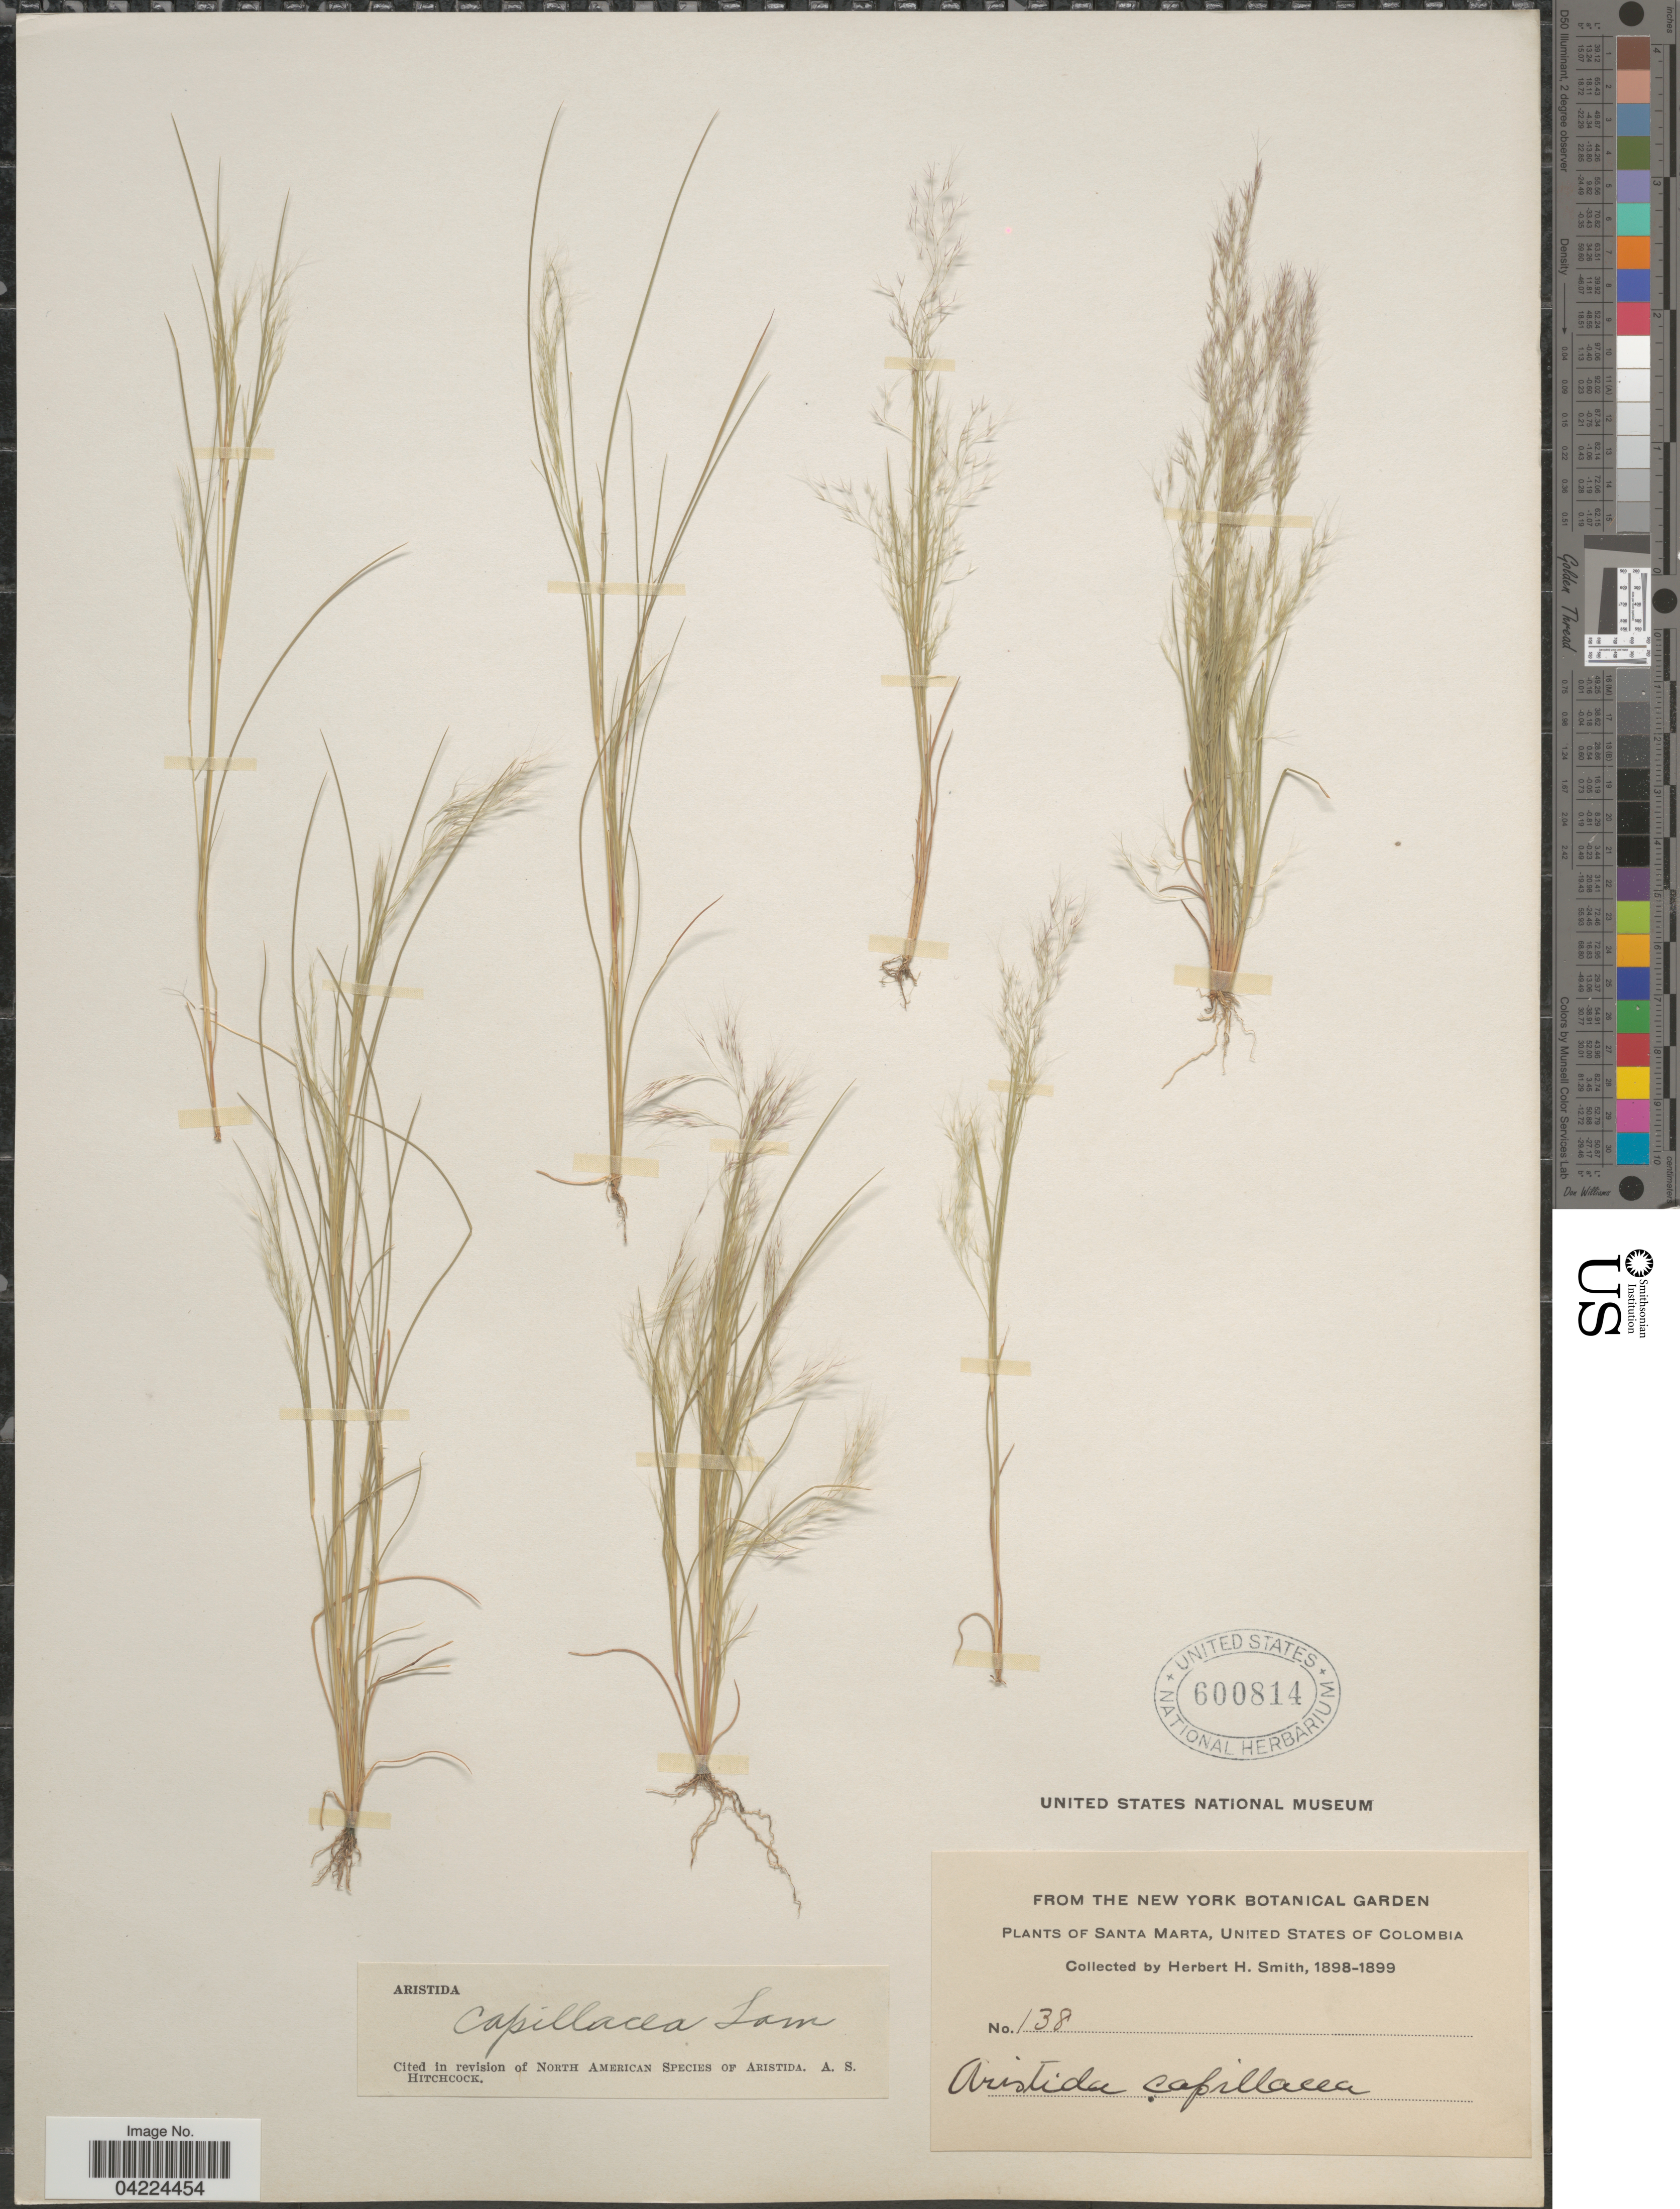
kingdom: Plantae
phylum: Tracheophyta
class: Liliopsida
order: Poales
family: Poaceae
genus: Aristida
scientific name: Aristida capillacea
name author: Lam.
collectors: Herbert H. Smith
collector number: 138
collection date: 1898/1899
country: Colombia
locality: Santa Marta, United States of Colombia.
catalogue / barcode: US 600814